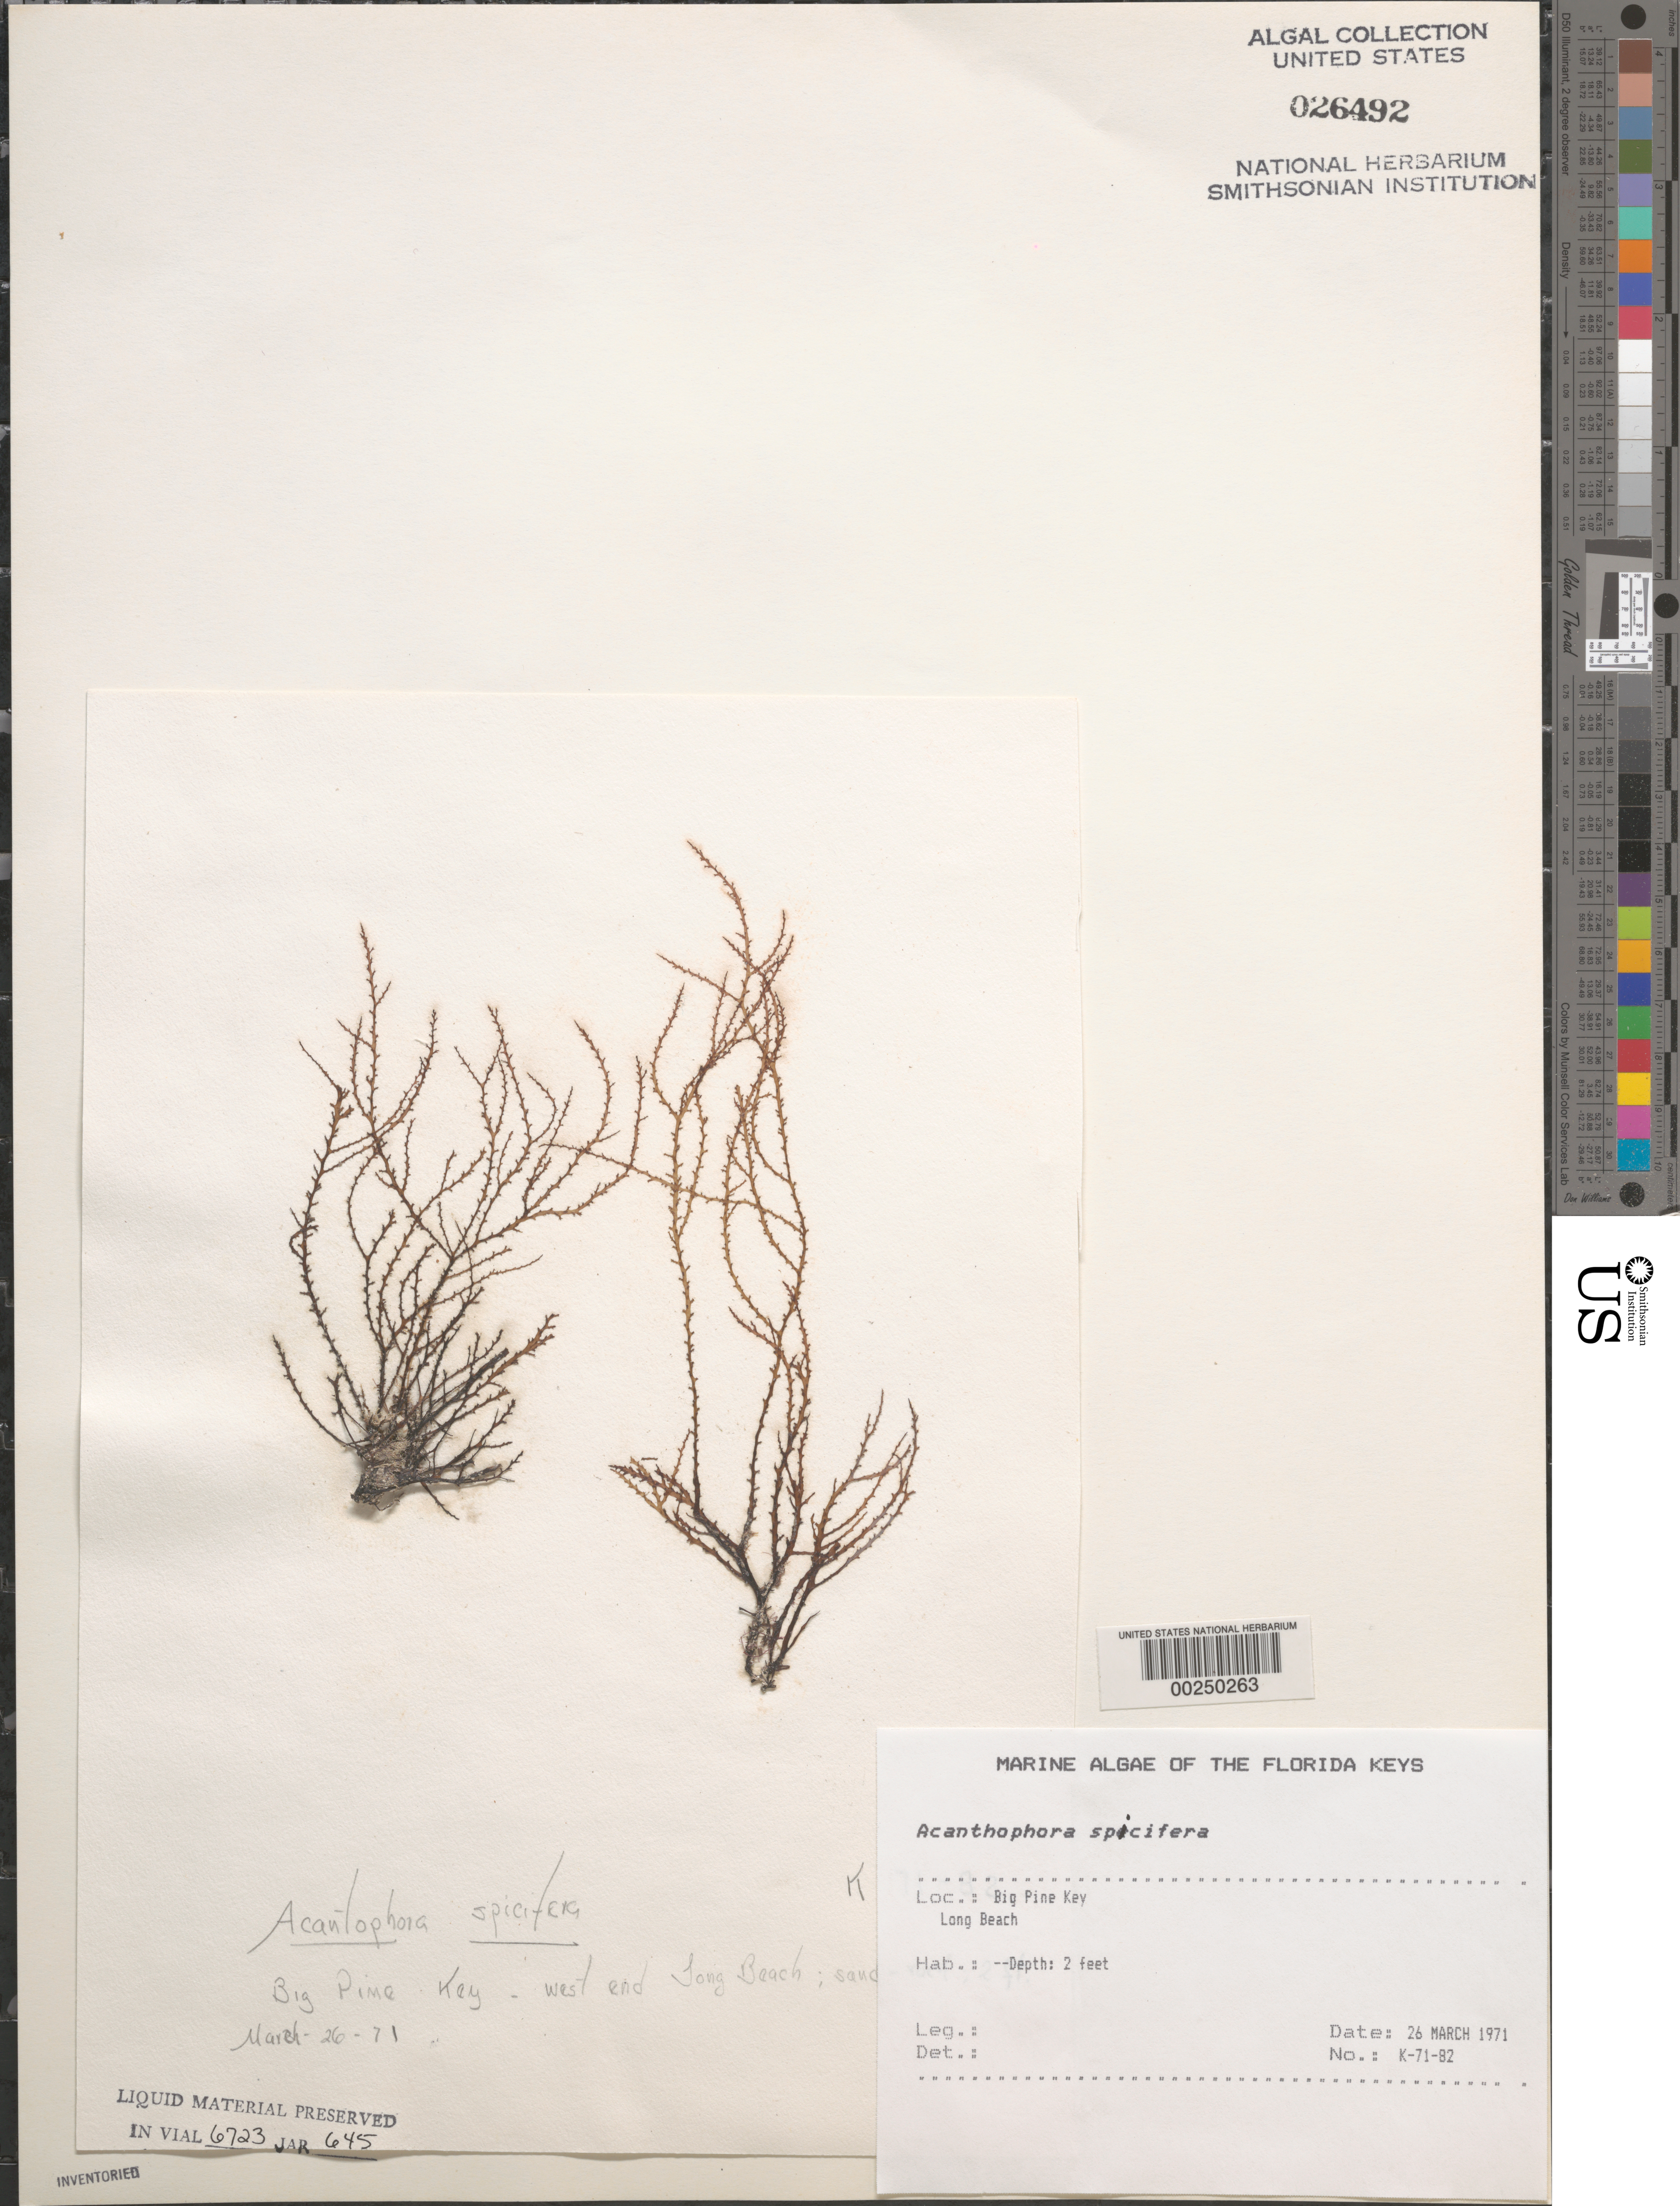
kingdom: Plantae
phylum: Rhodophyta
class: Florideophyceae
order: Ceramiales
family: Rhodomelaceae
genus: Acanthophora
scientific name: Acanthophora spicifera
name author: (Vahl) Børgesen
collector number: K-71-82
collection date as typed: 26 Mar 1971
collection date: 1971-03-26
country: United States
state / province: Florida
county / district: Monroe County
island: Big Pine Key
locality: Long Beach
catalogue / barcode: US 26492